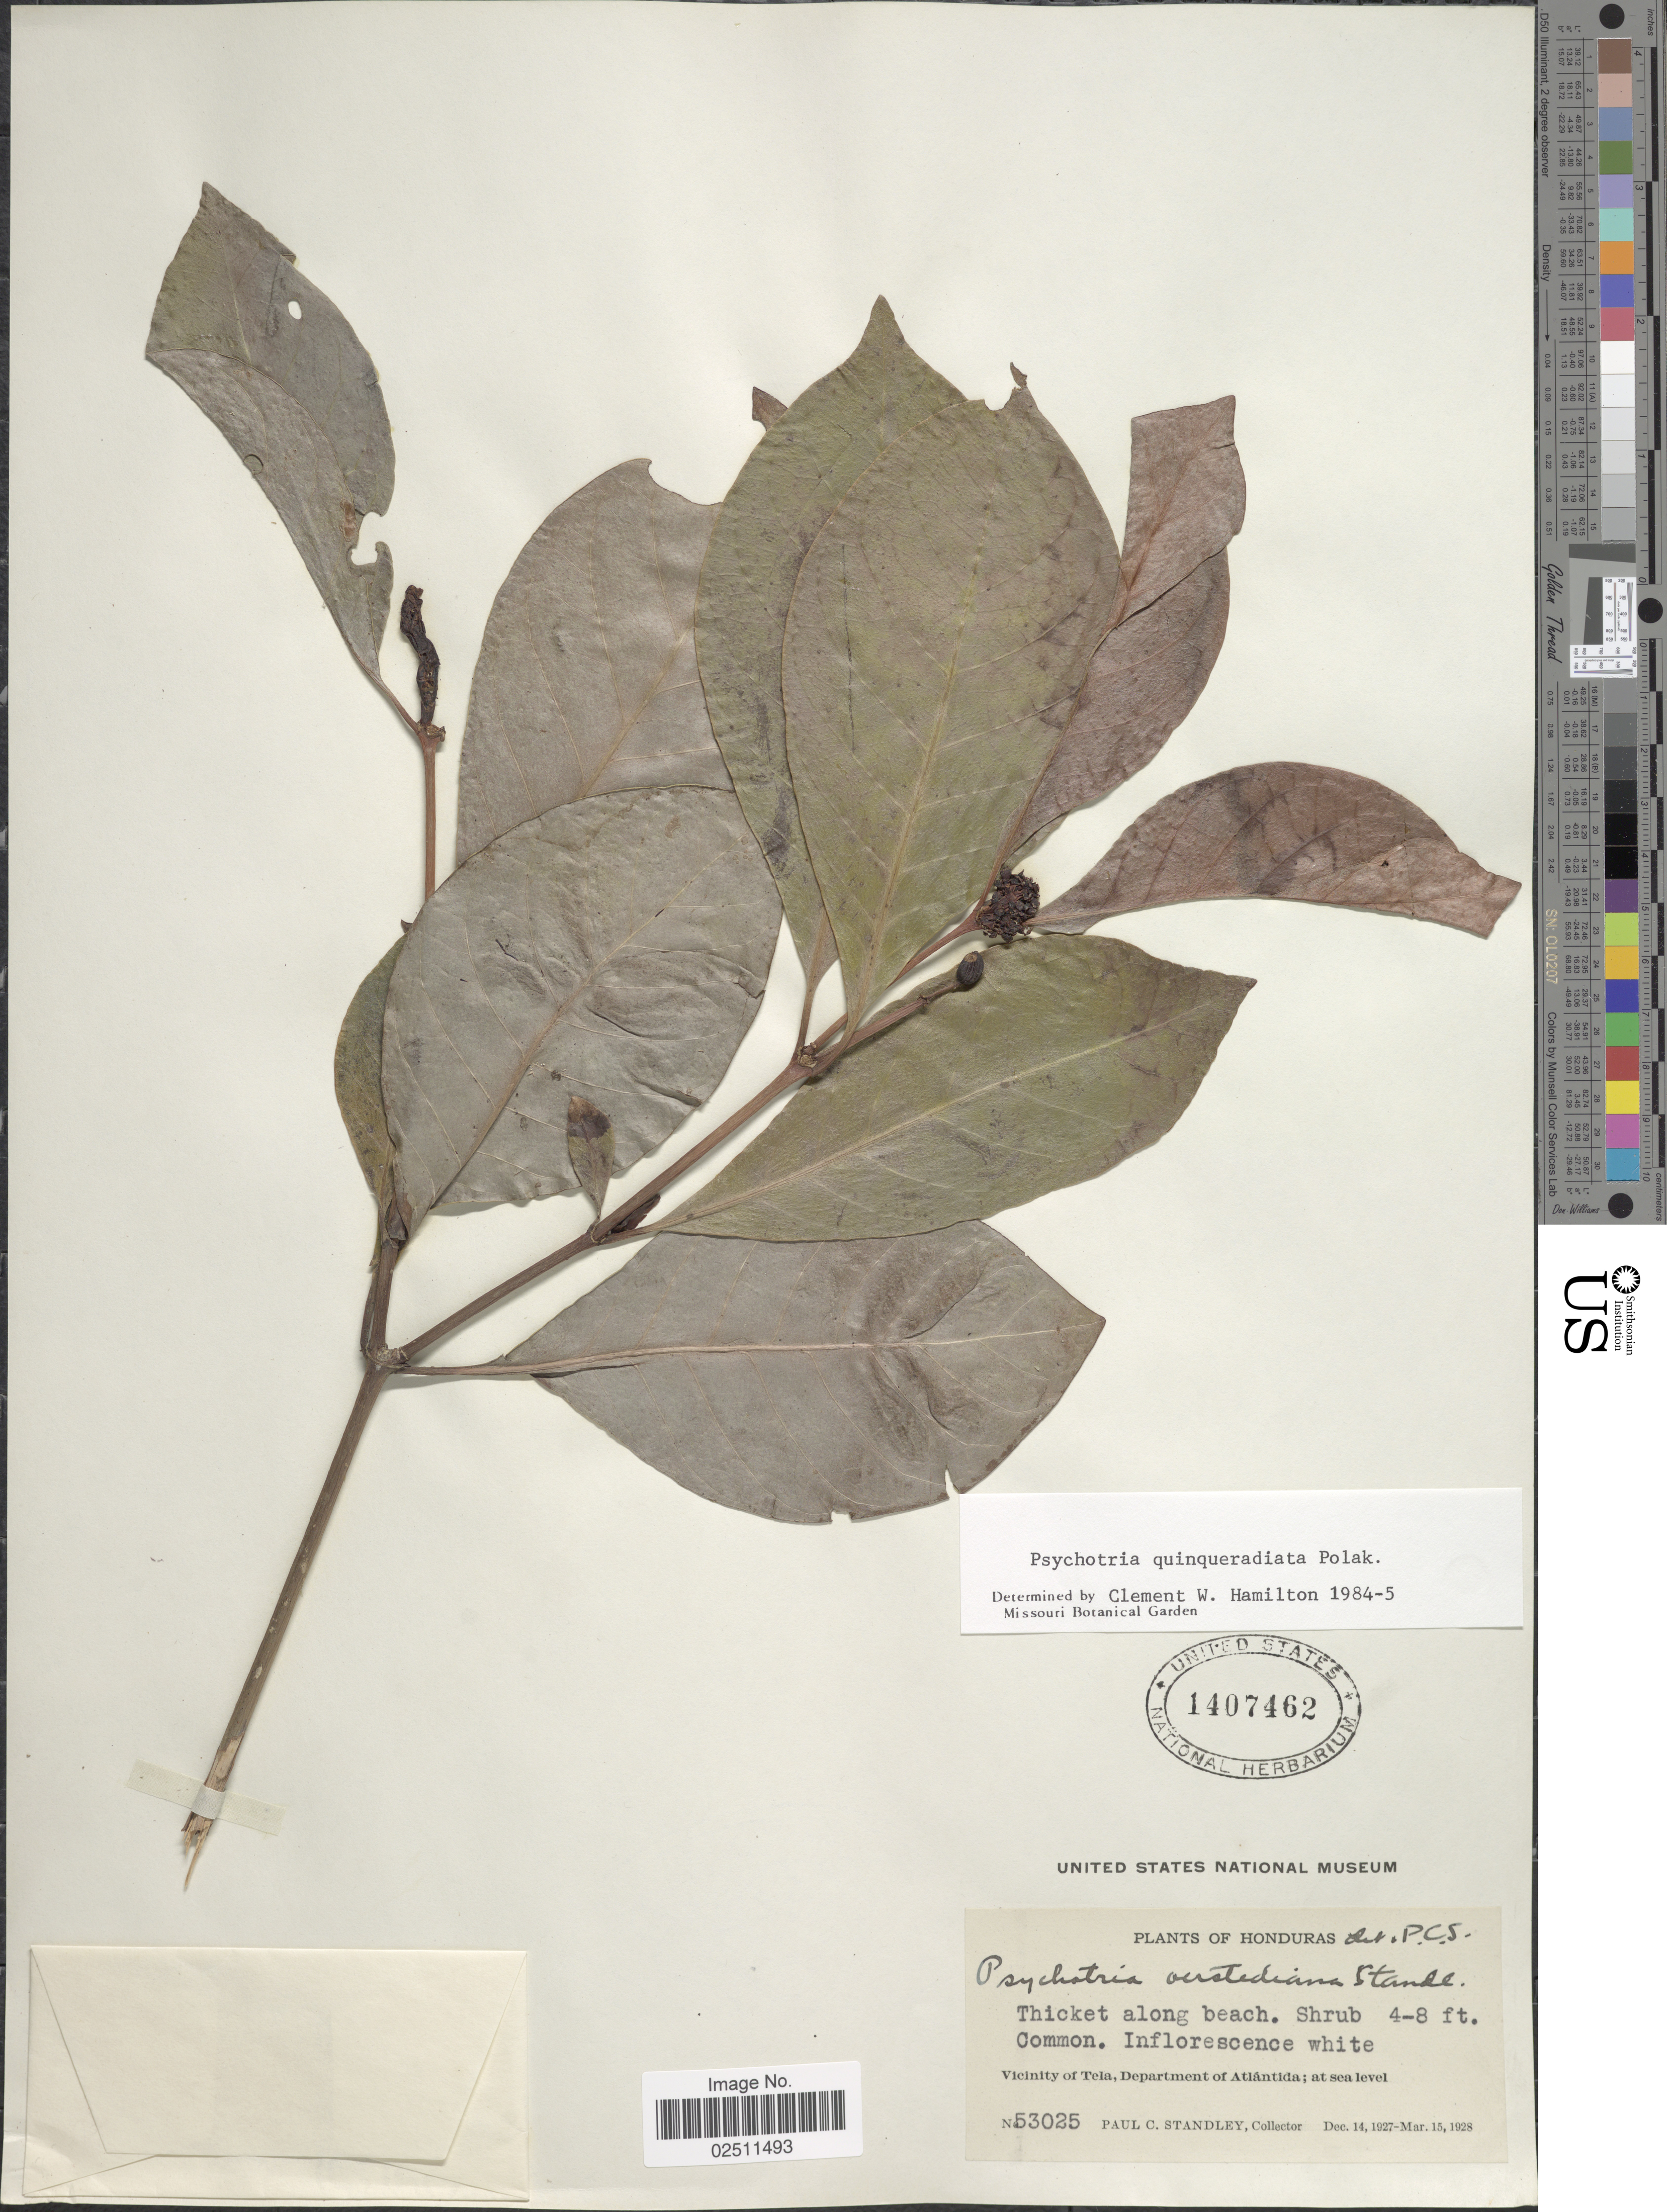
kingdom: Plantae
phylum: Tracheophyta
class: Magnoliopsida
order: Gentianales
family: Rubiaceae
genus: Psychotria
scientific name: Psychotria quinqueradiata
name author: Pol.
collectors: P. C. Standley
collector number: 53025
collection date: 1927-12-14/1928-03-15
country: Honduras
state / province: Atlántida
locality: Vicinity of Tela, Department of Atlantida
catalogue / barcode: US 1407462